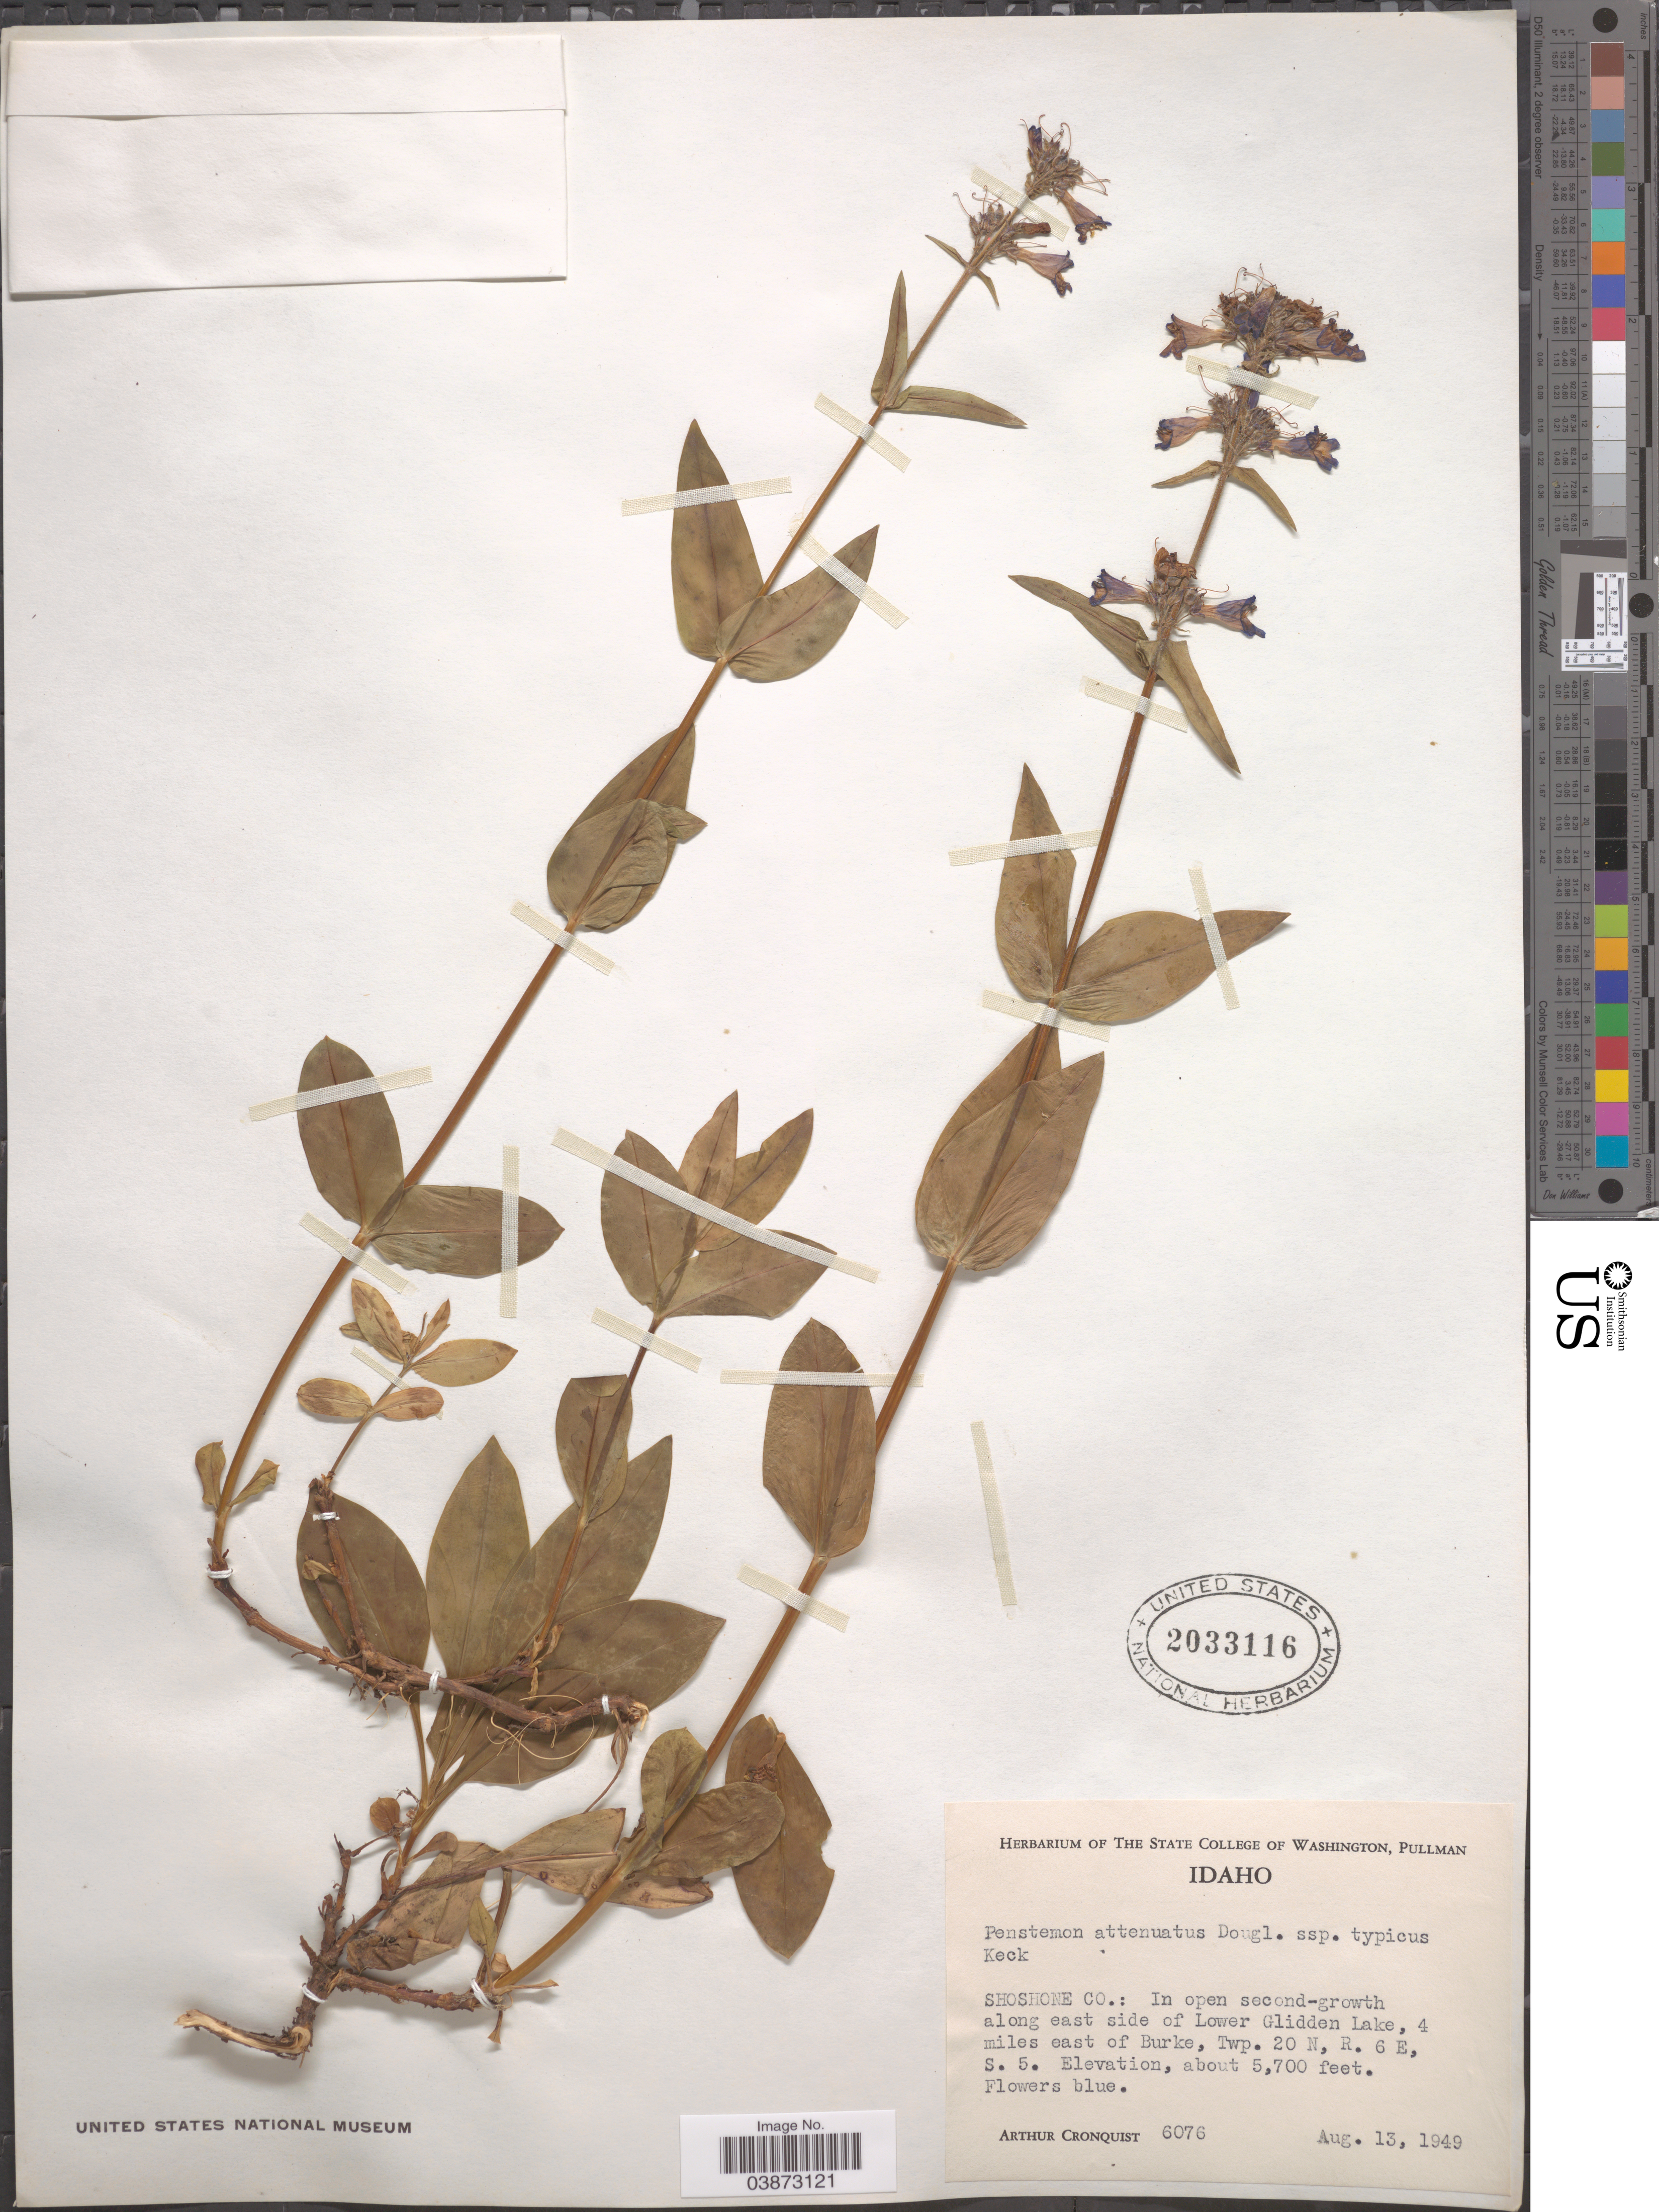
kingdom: Plantae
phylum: Tracheophyta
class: Magnoliopsida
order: Lamiales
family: Plantaginaceae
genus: Penstemon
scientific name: Penstemon attenuatus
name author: Douglas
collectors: A. J. Cronquist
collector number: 6076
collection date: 1949-08-13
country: United States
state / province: Idaho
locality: Shoshone Co.: In open second-growth east side of Lower Glidden Lake, 4 miles east of Burke, Twp. 20 N, R. 6 E, S. 5.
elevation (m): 1737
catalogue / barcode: US 2033116